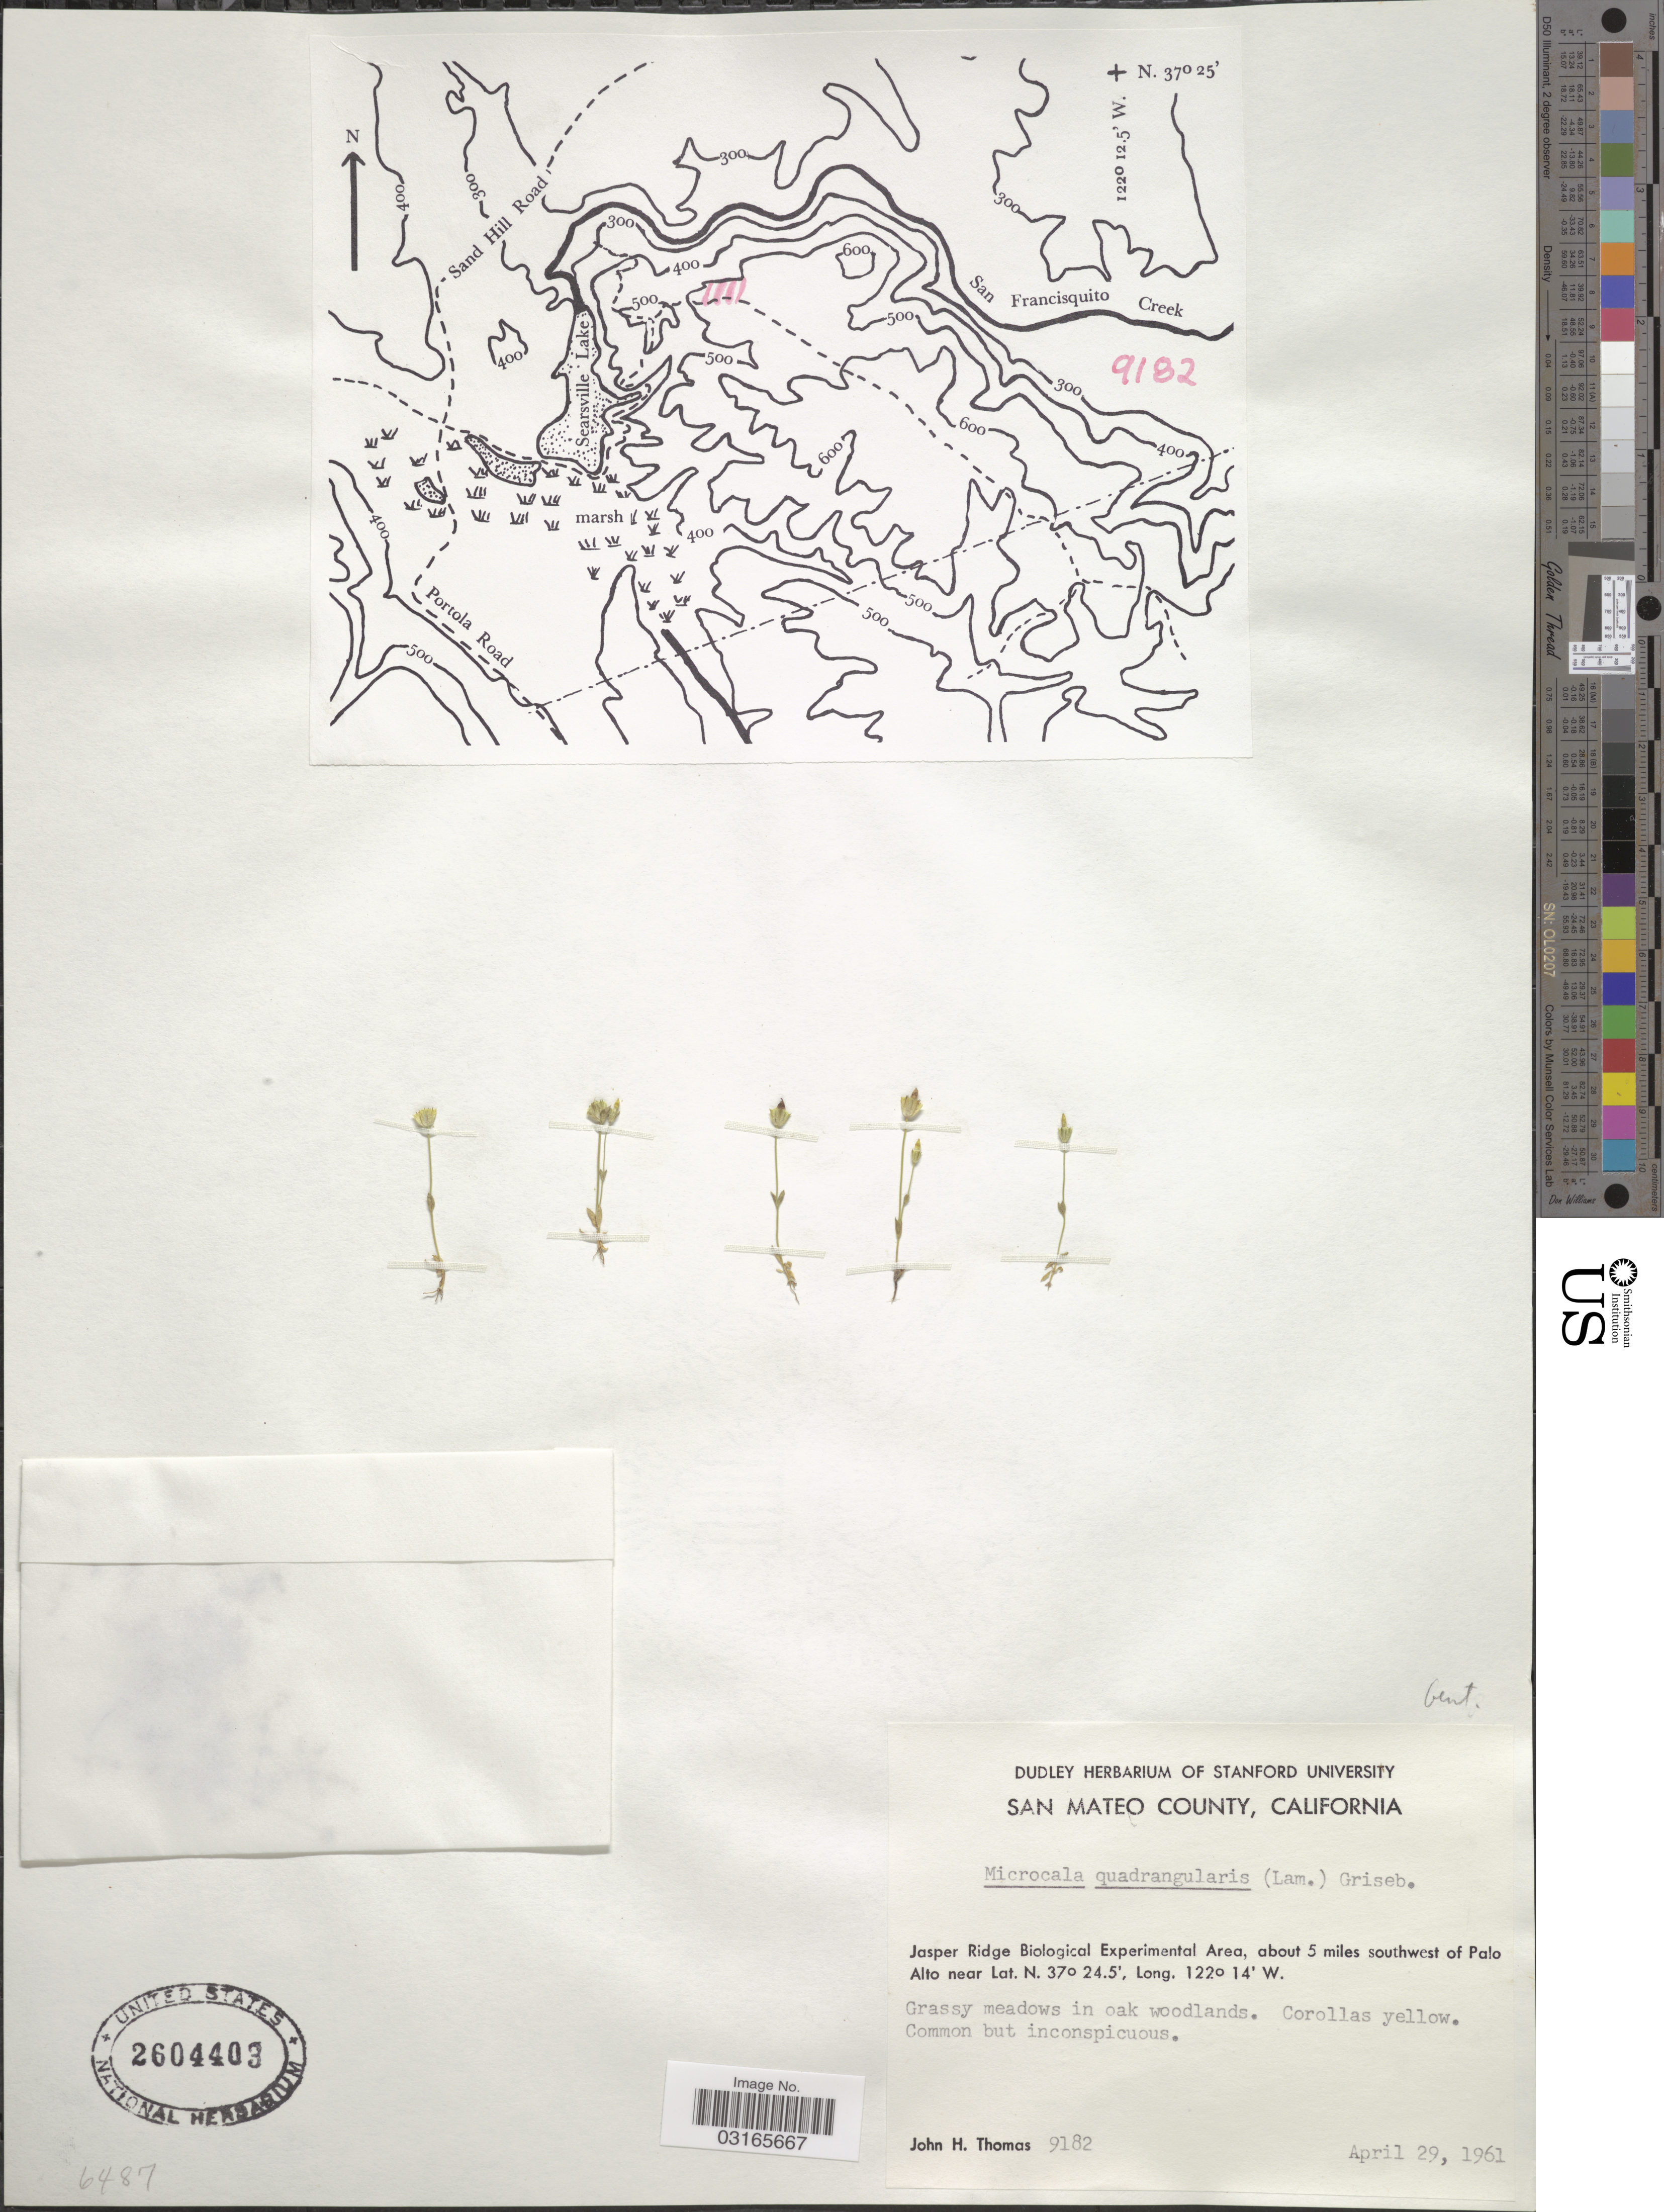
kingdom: Plantae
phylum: Tracheophyta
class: Magnoliopsida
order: Gentianales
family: Gentianaceae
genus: Microcala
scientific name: Microcala quadrangularis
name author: (Dombey ex Lam.) Griseb.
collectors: J. H. Thomas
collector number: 9182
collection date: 1961-04-29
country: United States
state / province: California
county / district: San Mateo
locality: San Mateo County. Jasper Ridge Biological Experimental Area, about 5 miles southwest of Palo Alto.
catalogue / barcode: US 2604403